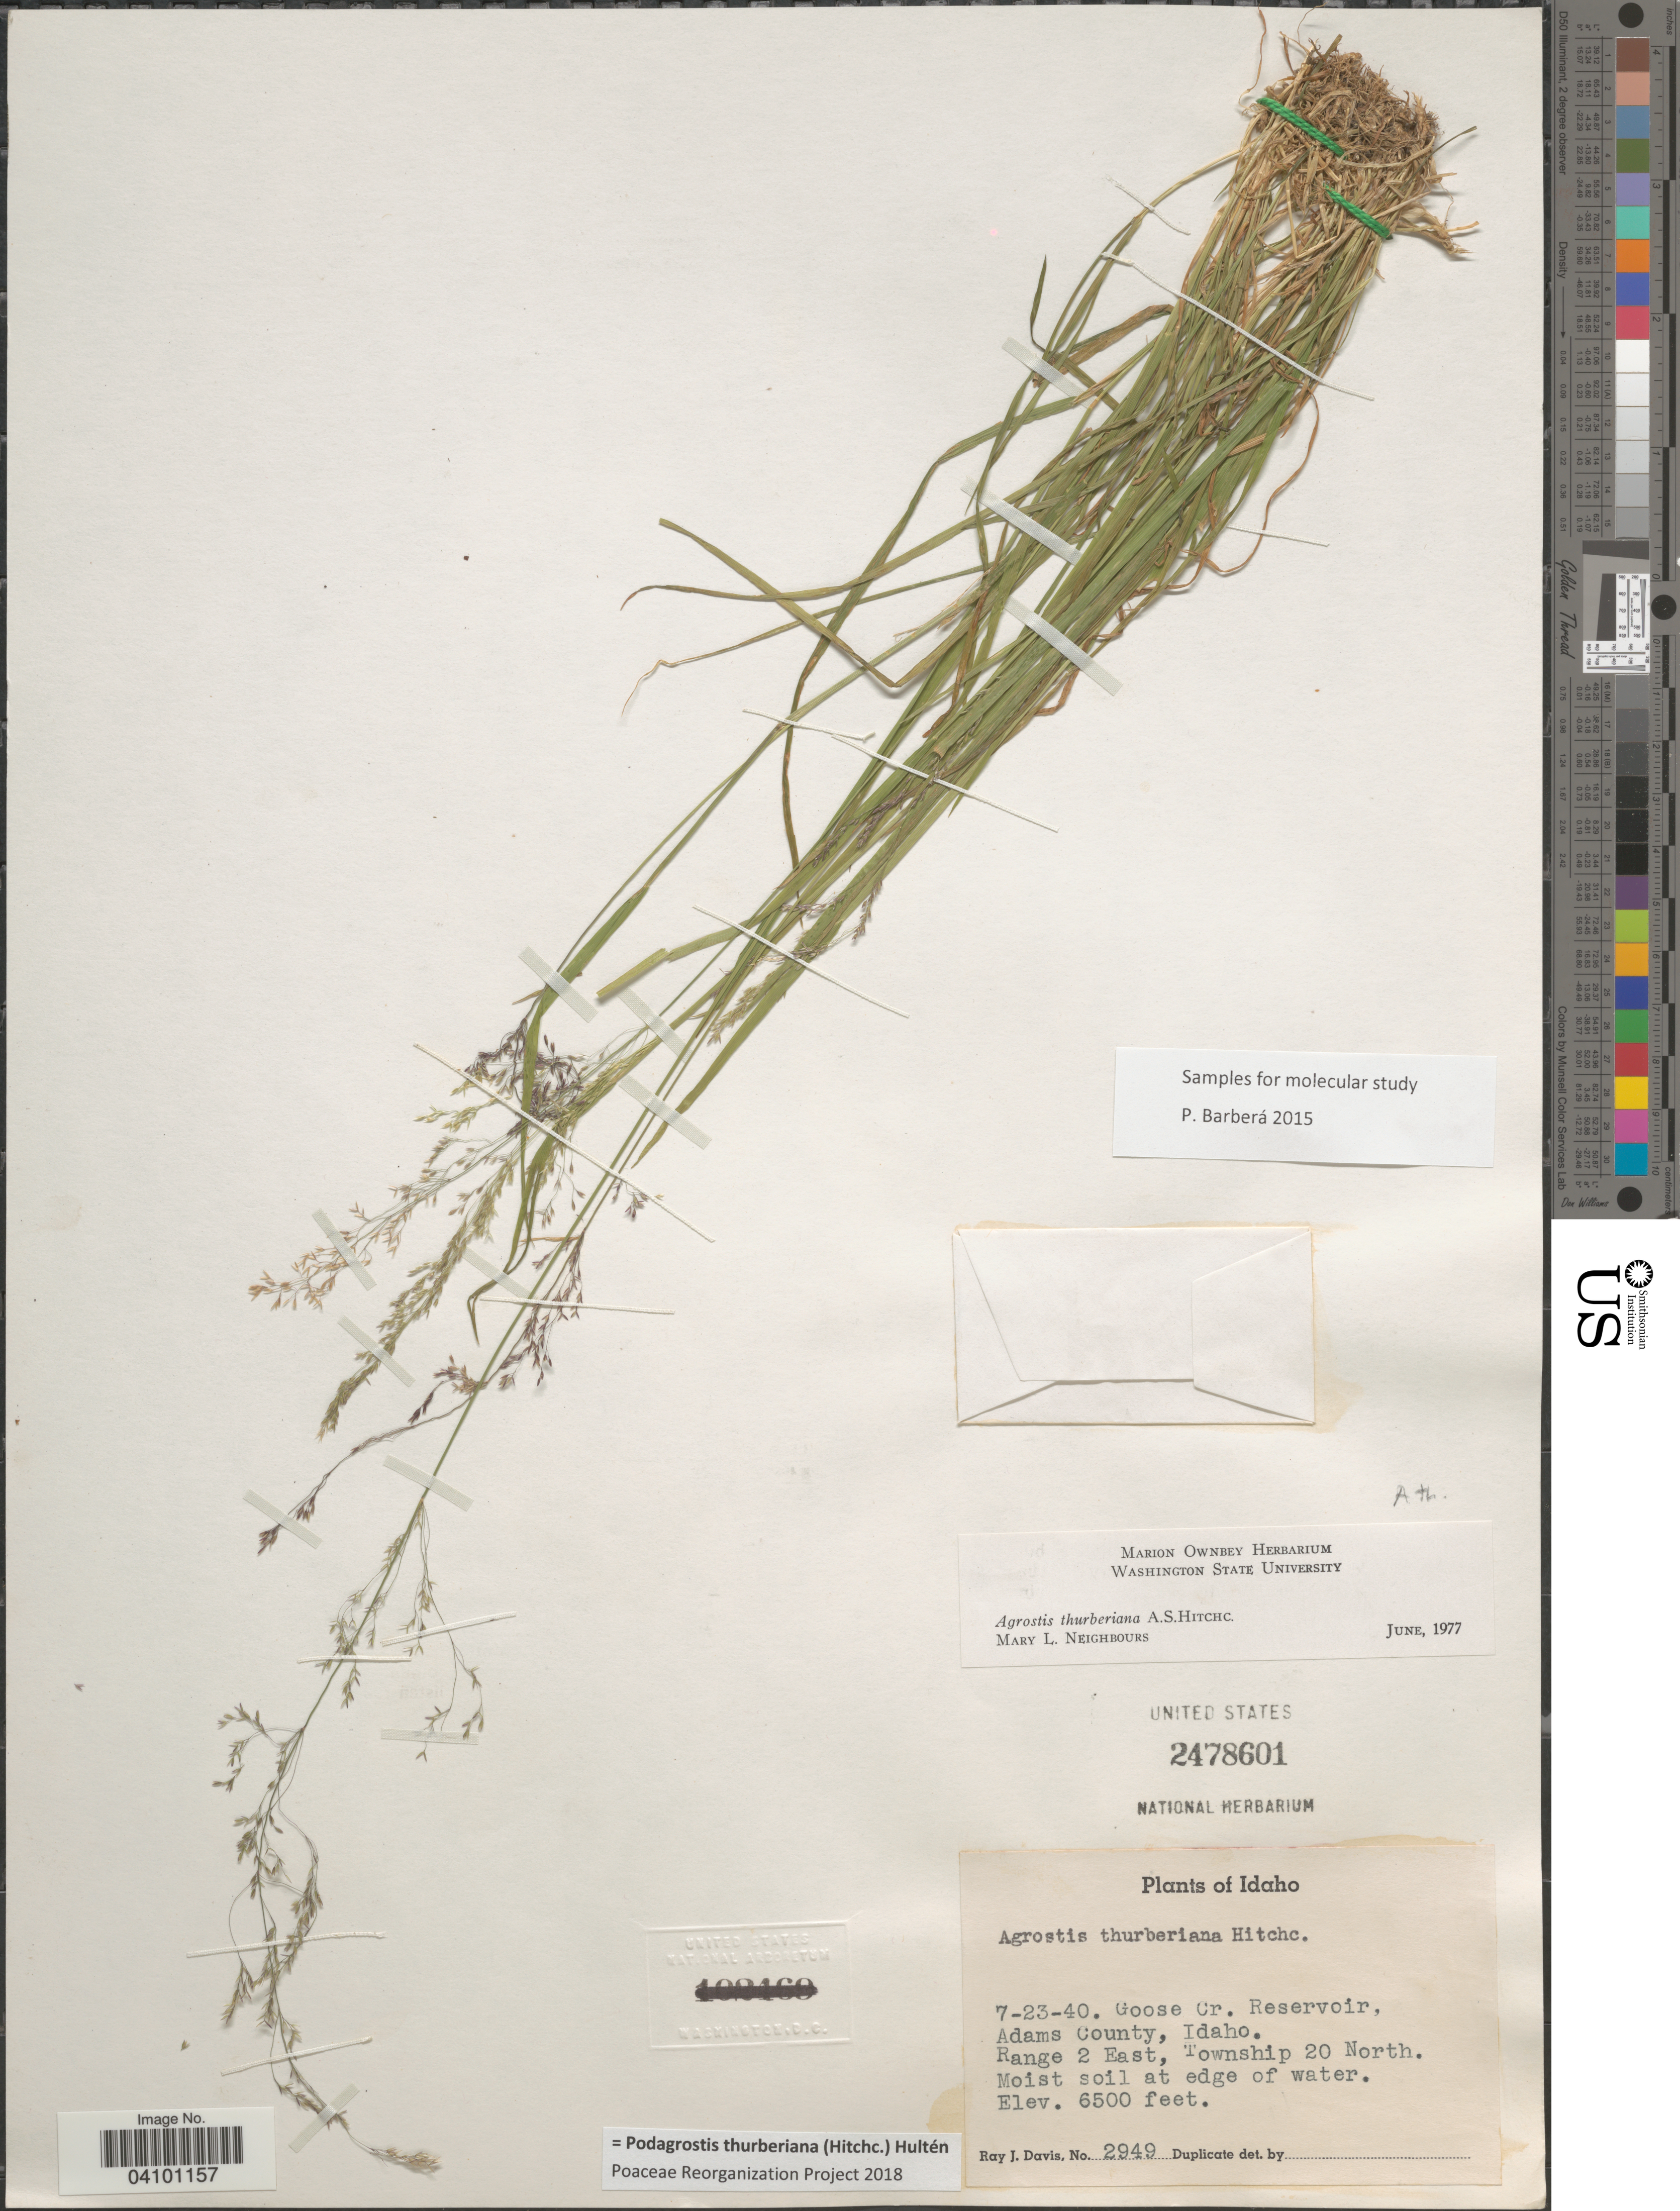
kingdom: Plantae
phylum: Tracheophyta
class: Liliopsida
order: Poales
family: Poaceae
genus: Podagrostis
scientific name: Podagrostis thurberiana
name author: Hitchc.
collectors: R. Davis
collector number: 2949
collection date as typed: Transcribed d/m/y: 23/7/40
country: United States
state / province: Idaho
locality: Goose Cr. Reservoir, Adams County. Range 2 East, Township 20 North. Moist soil at edge of water.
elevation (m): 1981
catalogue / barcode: US 2478601